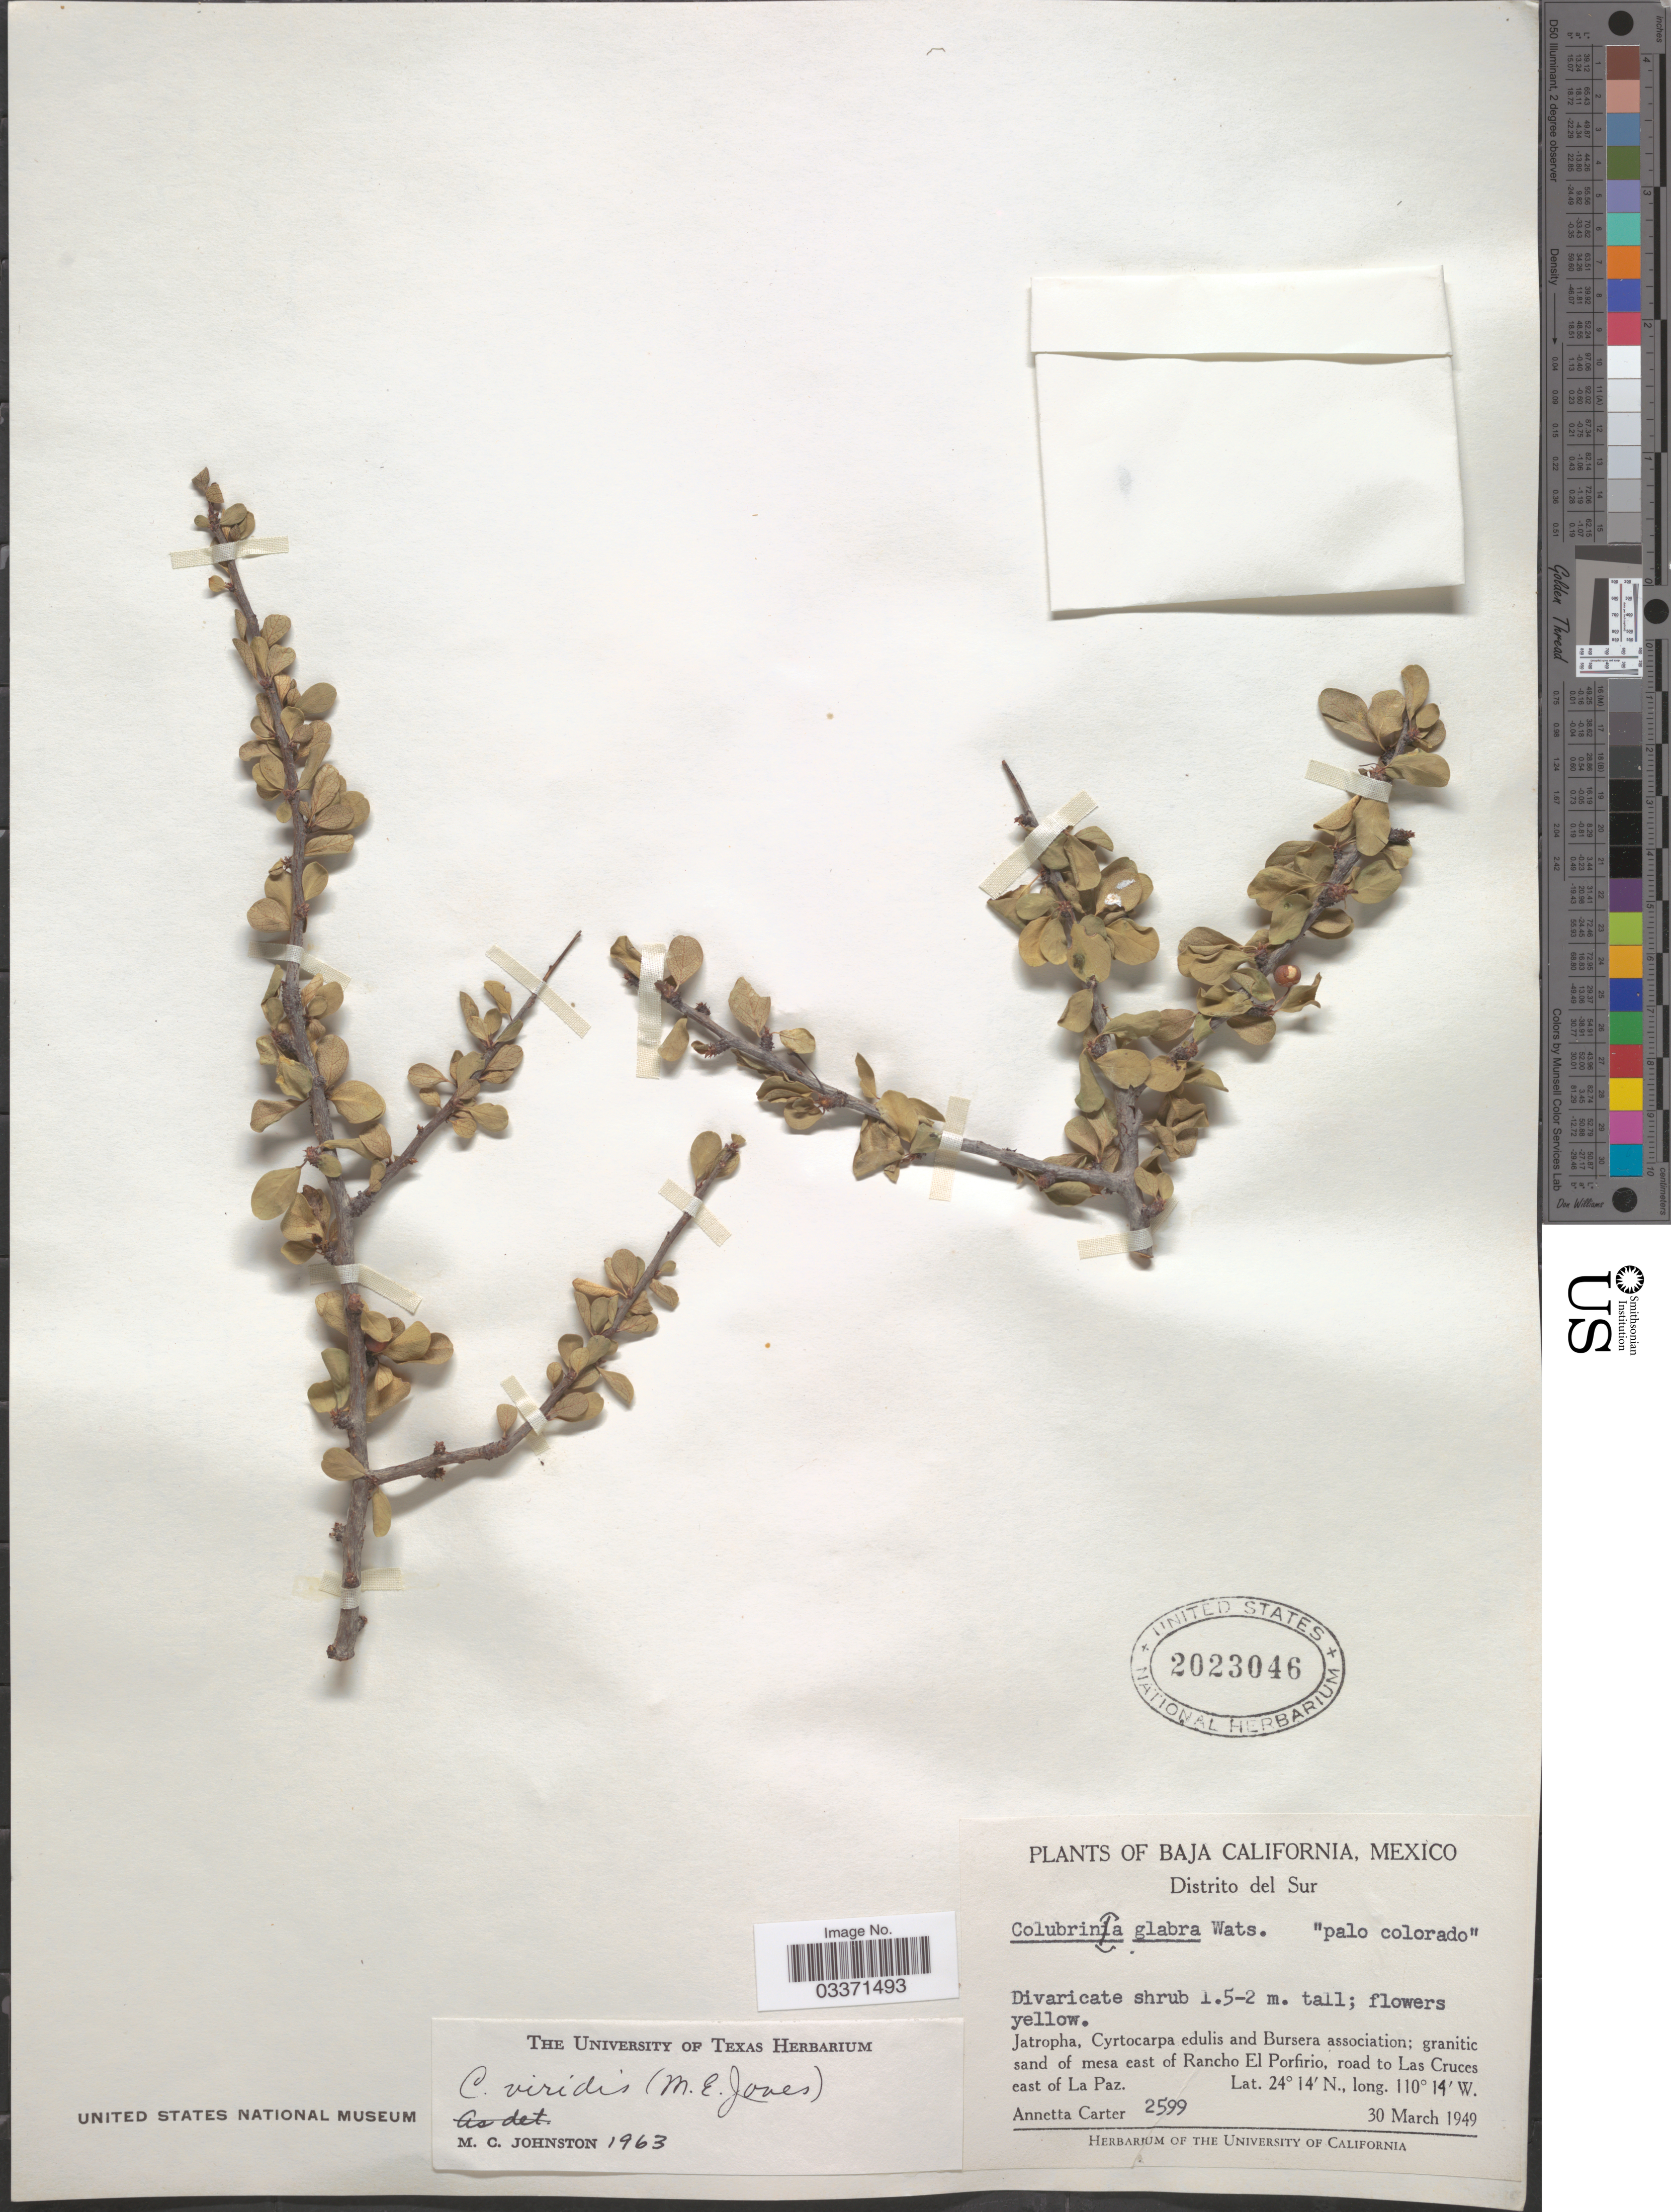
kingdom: Plantae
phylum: Tracheophyta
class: Magnoliopsida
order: Rosales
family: Rhamnaceae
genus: Colubrina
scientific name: Colubrina viridis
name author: (M.E. Jones) M.C. Johnst.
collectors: Annetta Carter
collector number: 2599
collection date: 1949-03-30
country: Mexico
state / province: Baja California Sur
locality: Distrito del Sur. Granitic sand of mesa east of Rancho El Porfirio, road to Las Cruces east of La Paz.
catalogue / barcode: US 2023046